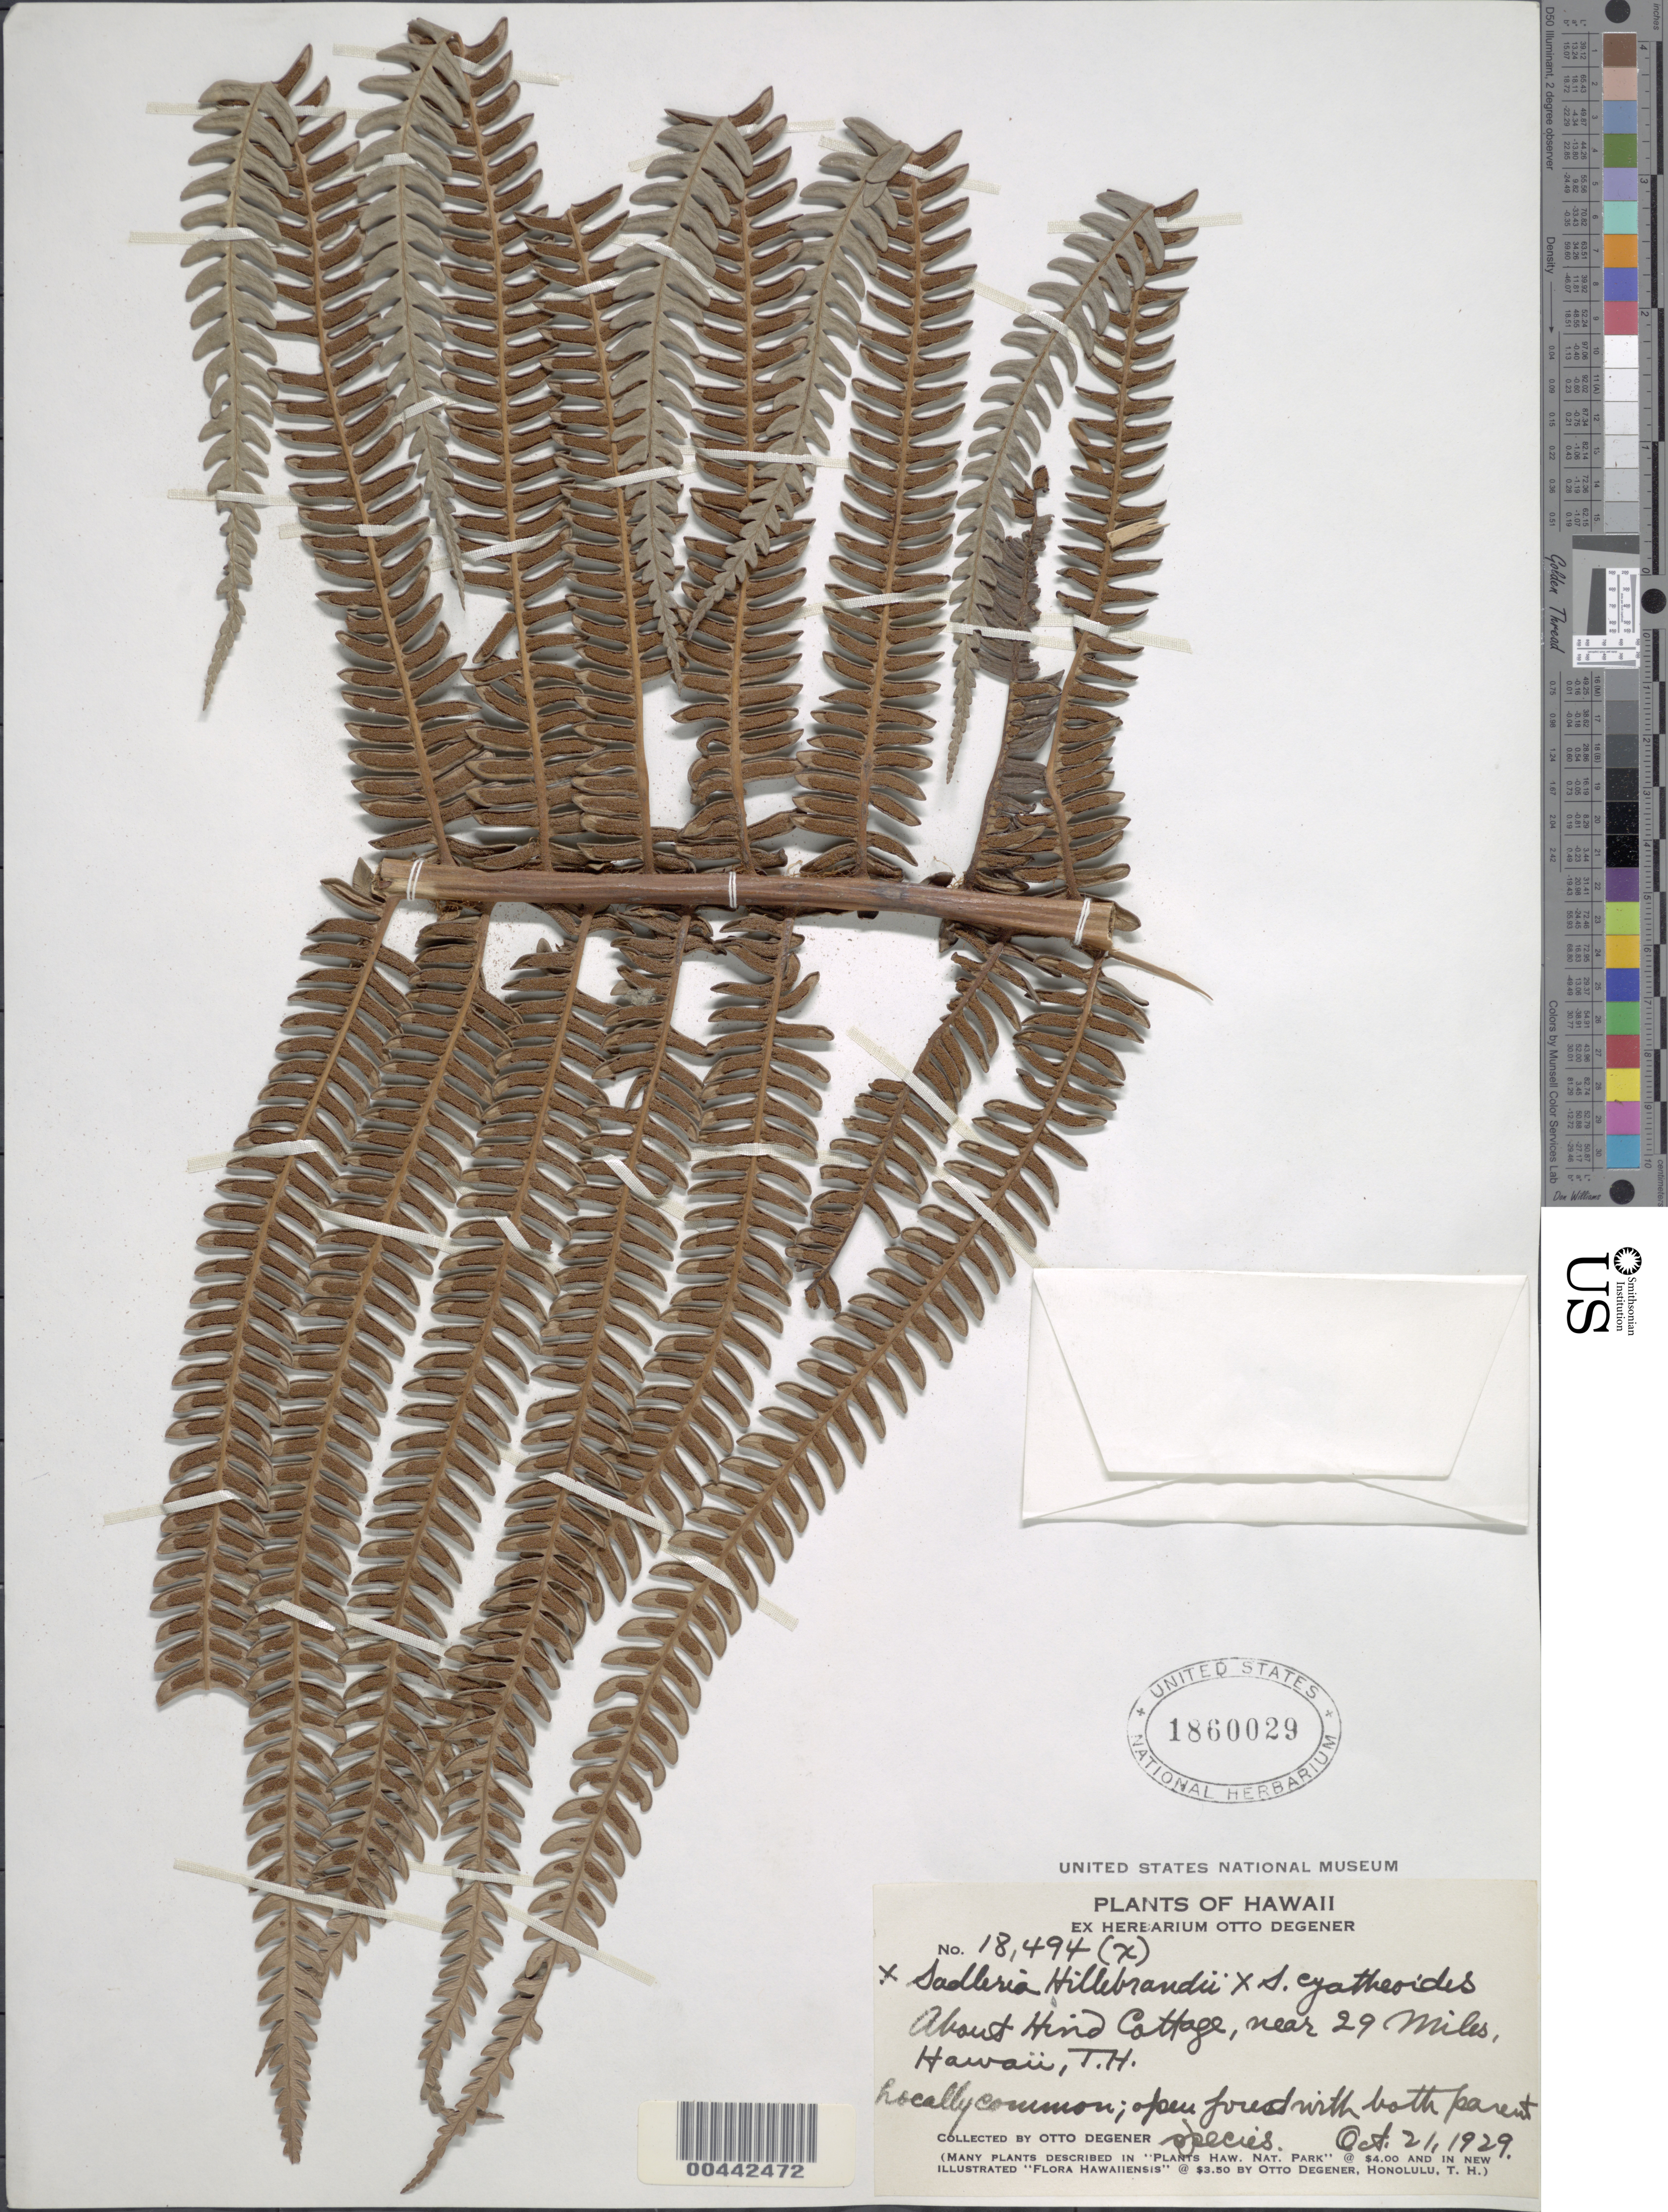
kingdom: Plantae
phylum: Tracheophyta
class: Polypodiopsida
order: Polypodiales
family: Blechnaceae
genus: Sadleria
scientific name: Sadleria cyatheoides x S. hillebrandii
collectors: O. Degener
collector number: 18494(x)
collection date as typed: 21 Oct 1929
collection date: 1929-10-21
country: United States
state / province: Hawaii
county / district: Hawaii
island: Hawaii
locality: About Hind Cottage, near 29 Miles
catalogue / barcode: US 1860029